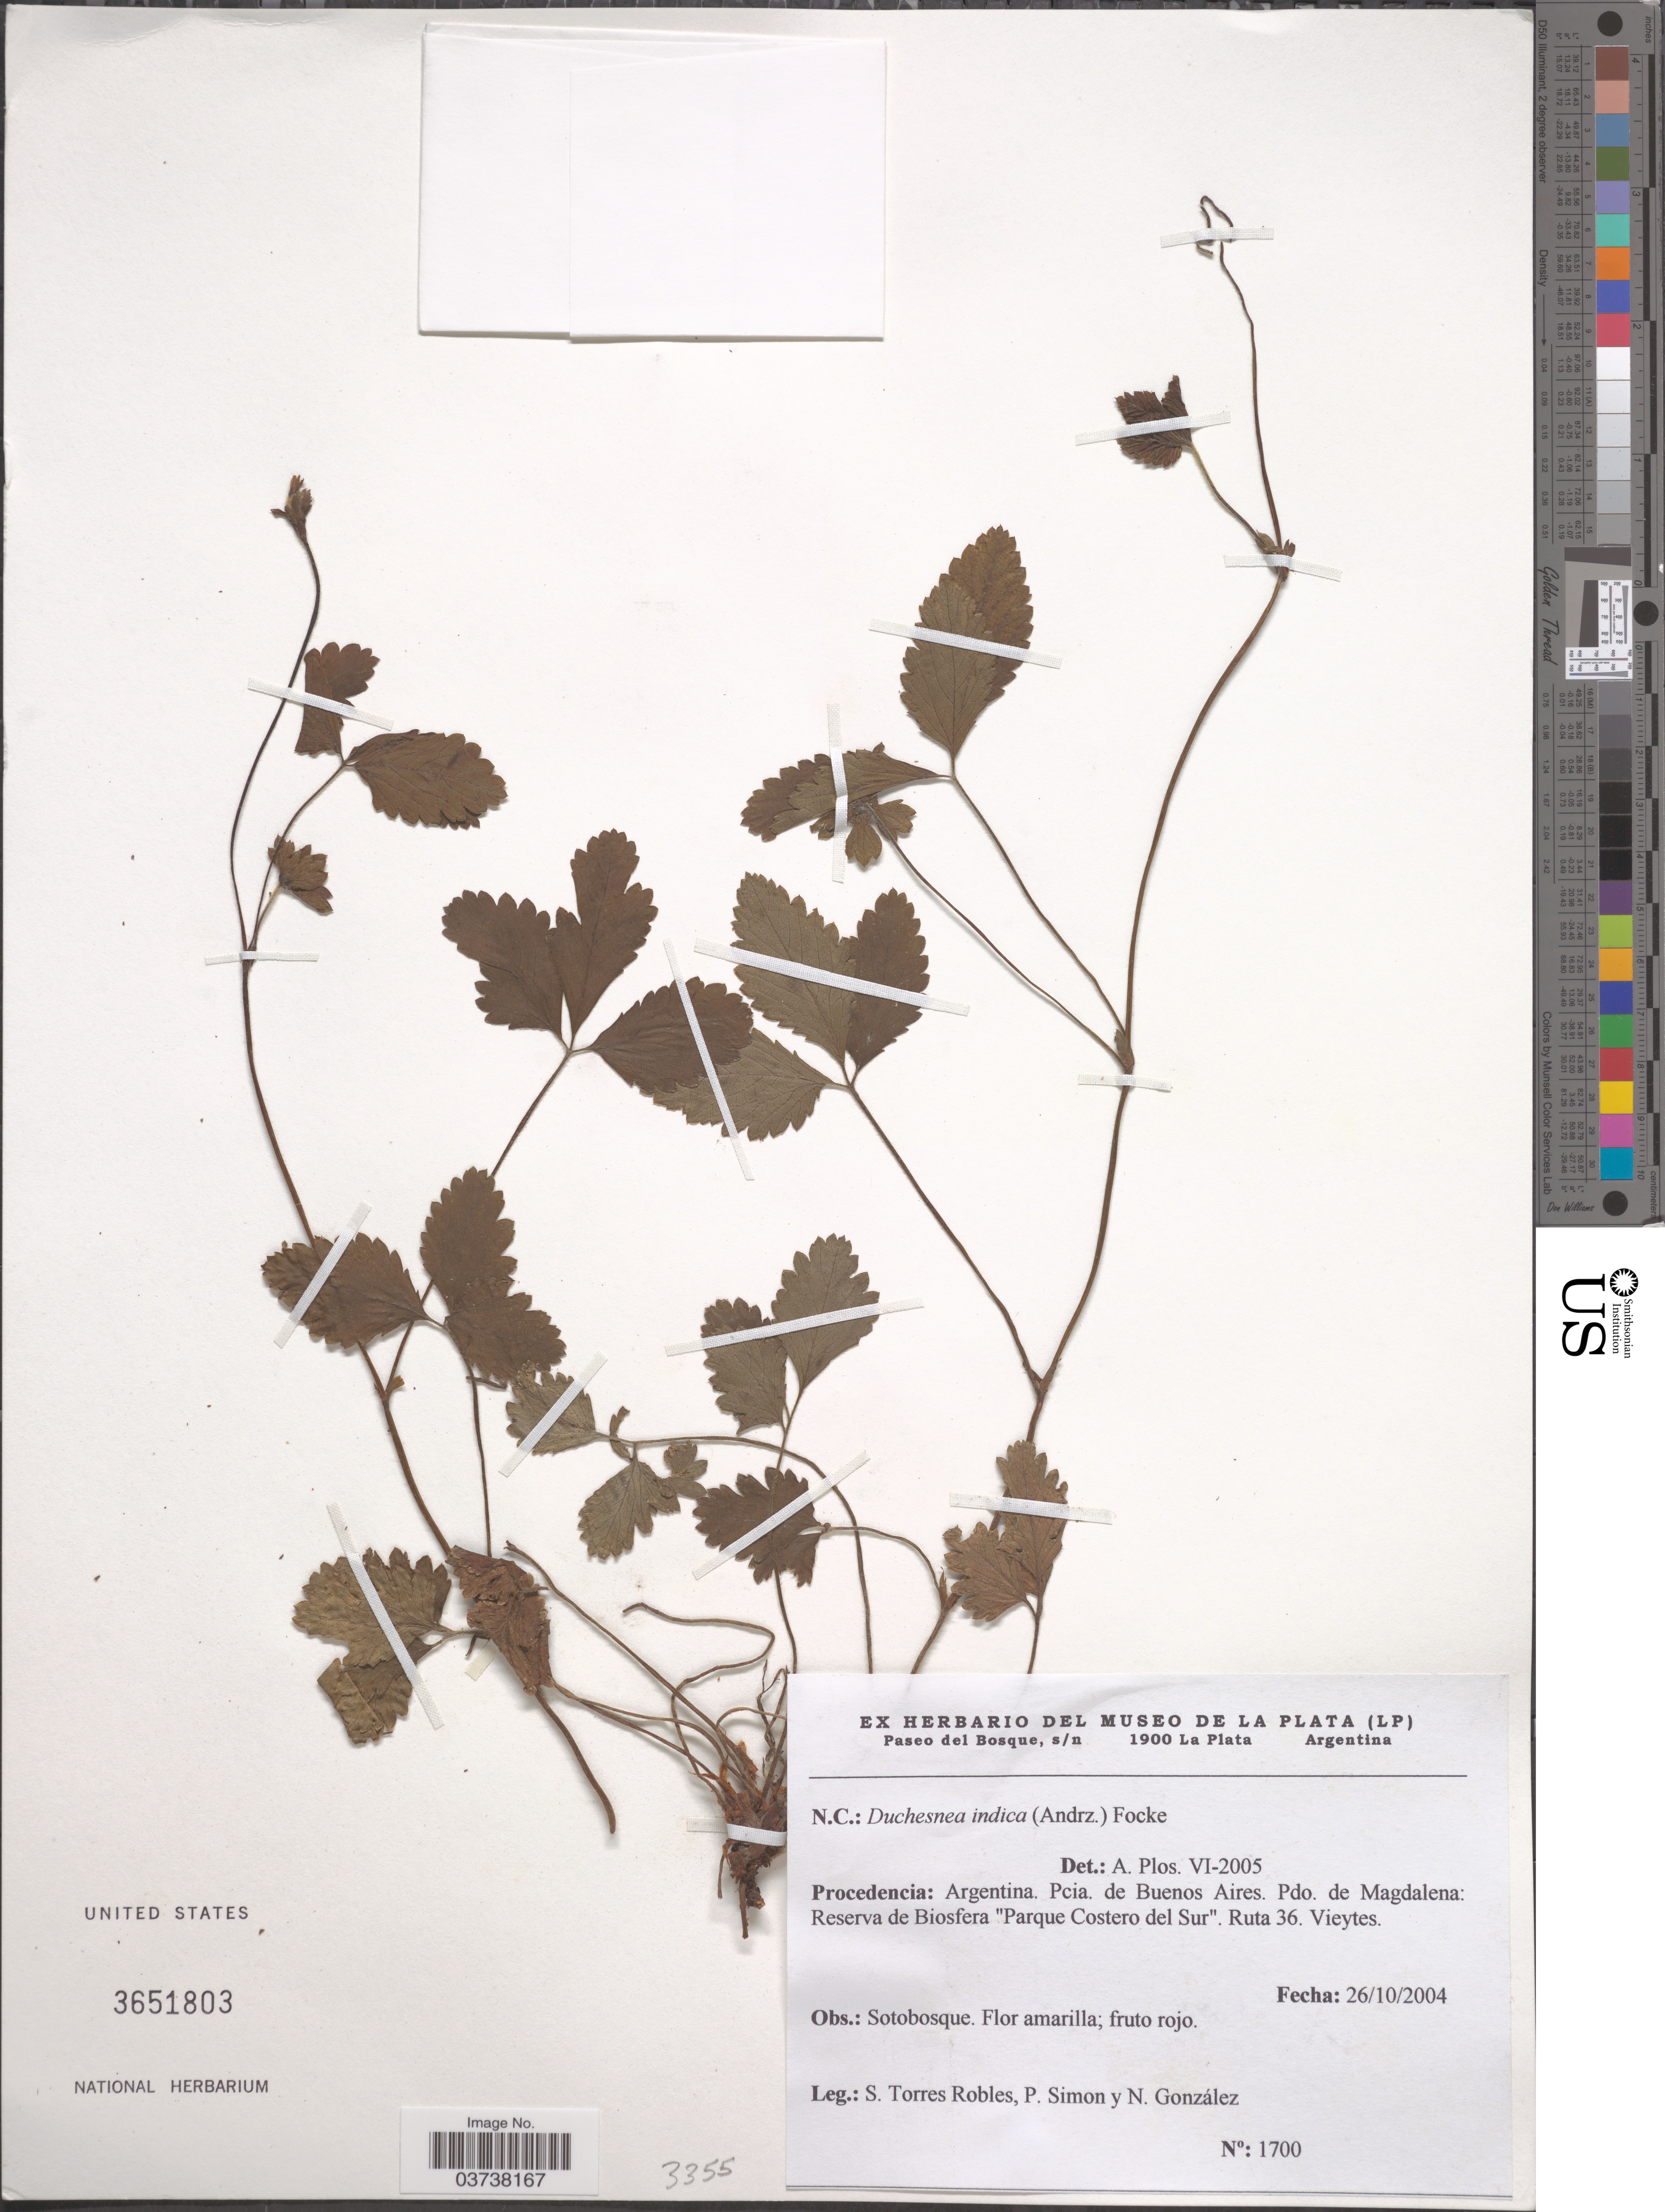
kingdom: Plantae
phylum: Tracheophyta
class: Magnoliopsida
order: Rosales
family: Rosaceae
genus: Potentilla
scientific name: Potentilla indica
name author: (Andrews) Th. Wolf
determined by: Strong, Mark T., (BOT), Smithsonian Institution - National Museum of Natural History (UNITED STATES)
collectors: S. Torres Robles, P. Simon & N. Gonzalez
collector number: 1700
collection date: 2004-10-26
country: Argentina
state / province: Buenos Aires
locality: Pcia. de Buenos Aires. Pdo. de Magdalena: Reserva de Biosfera 'Parque Costero del Sur'. Ruta 36. Vieytes.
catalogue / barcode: US 3651803